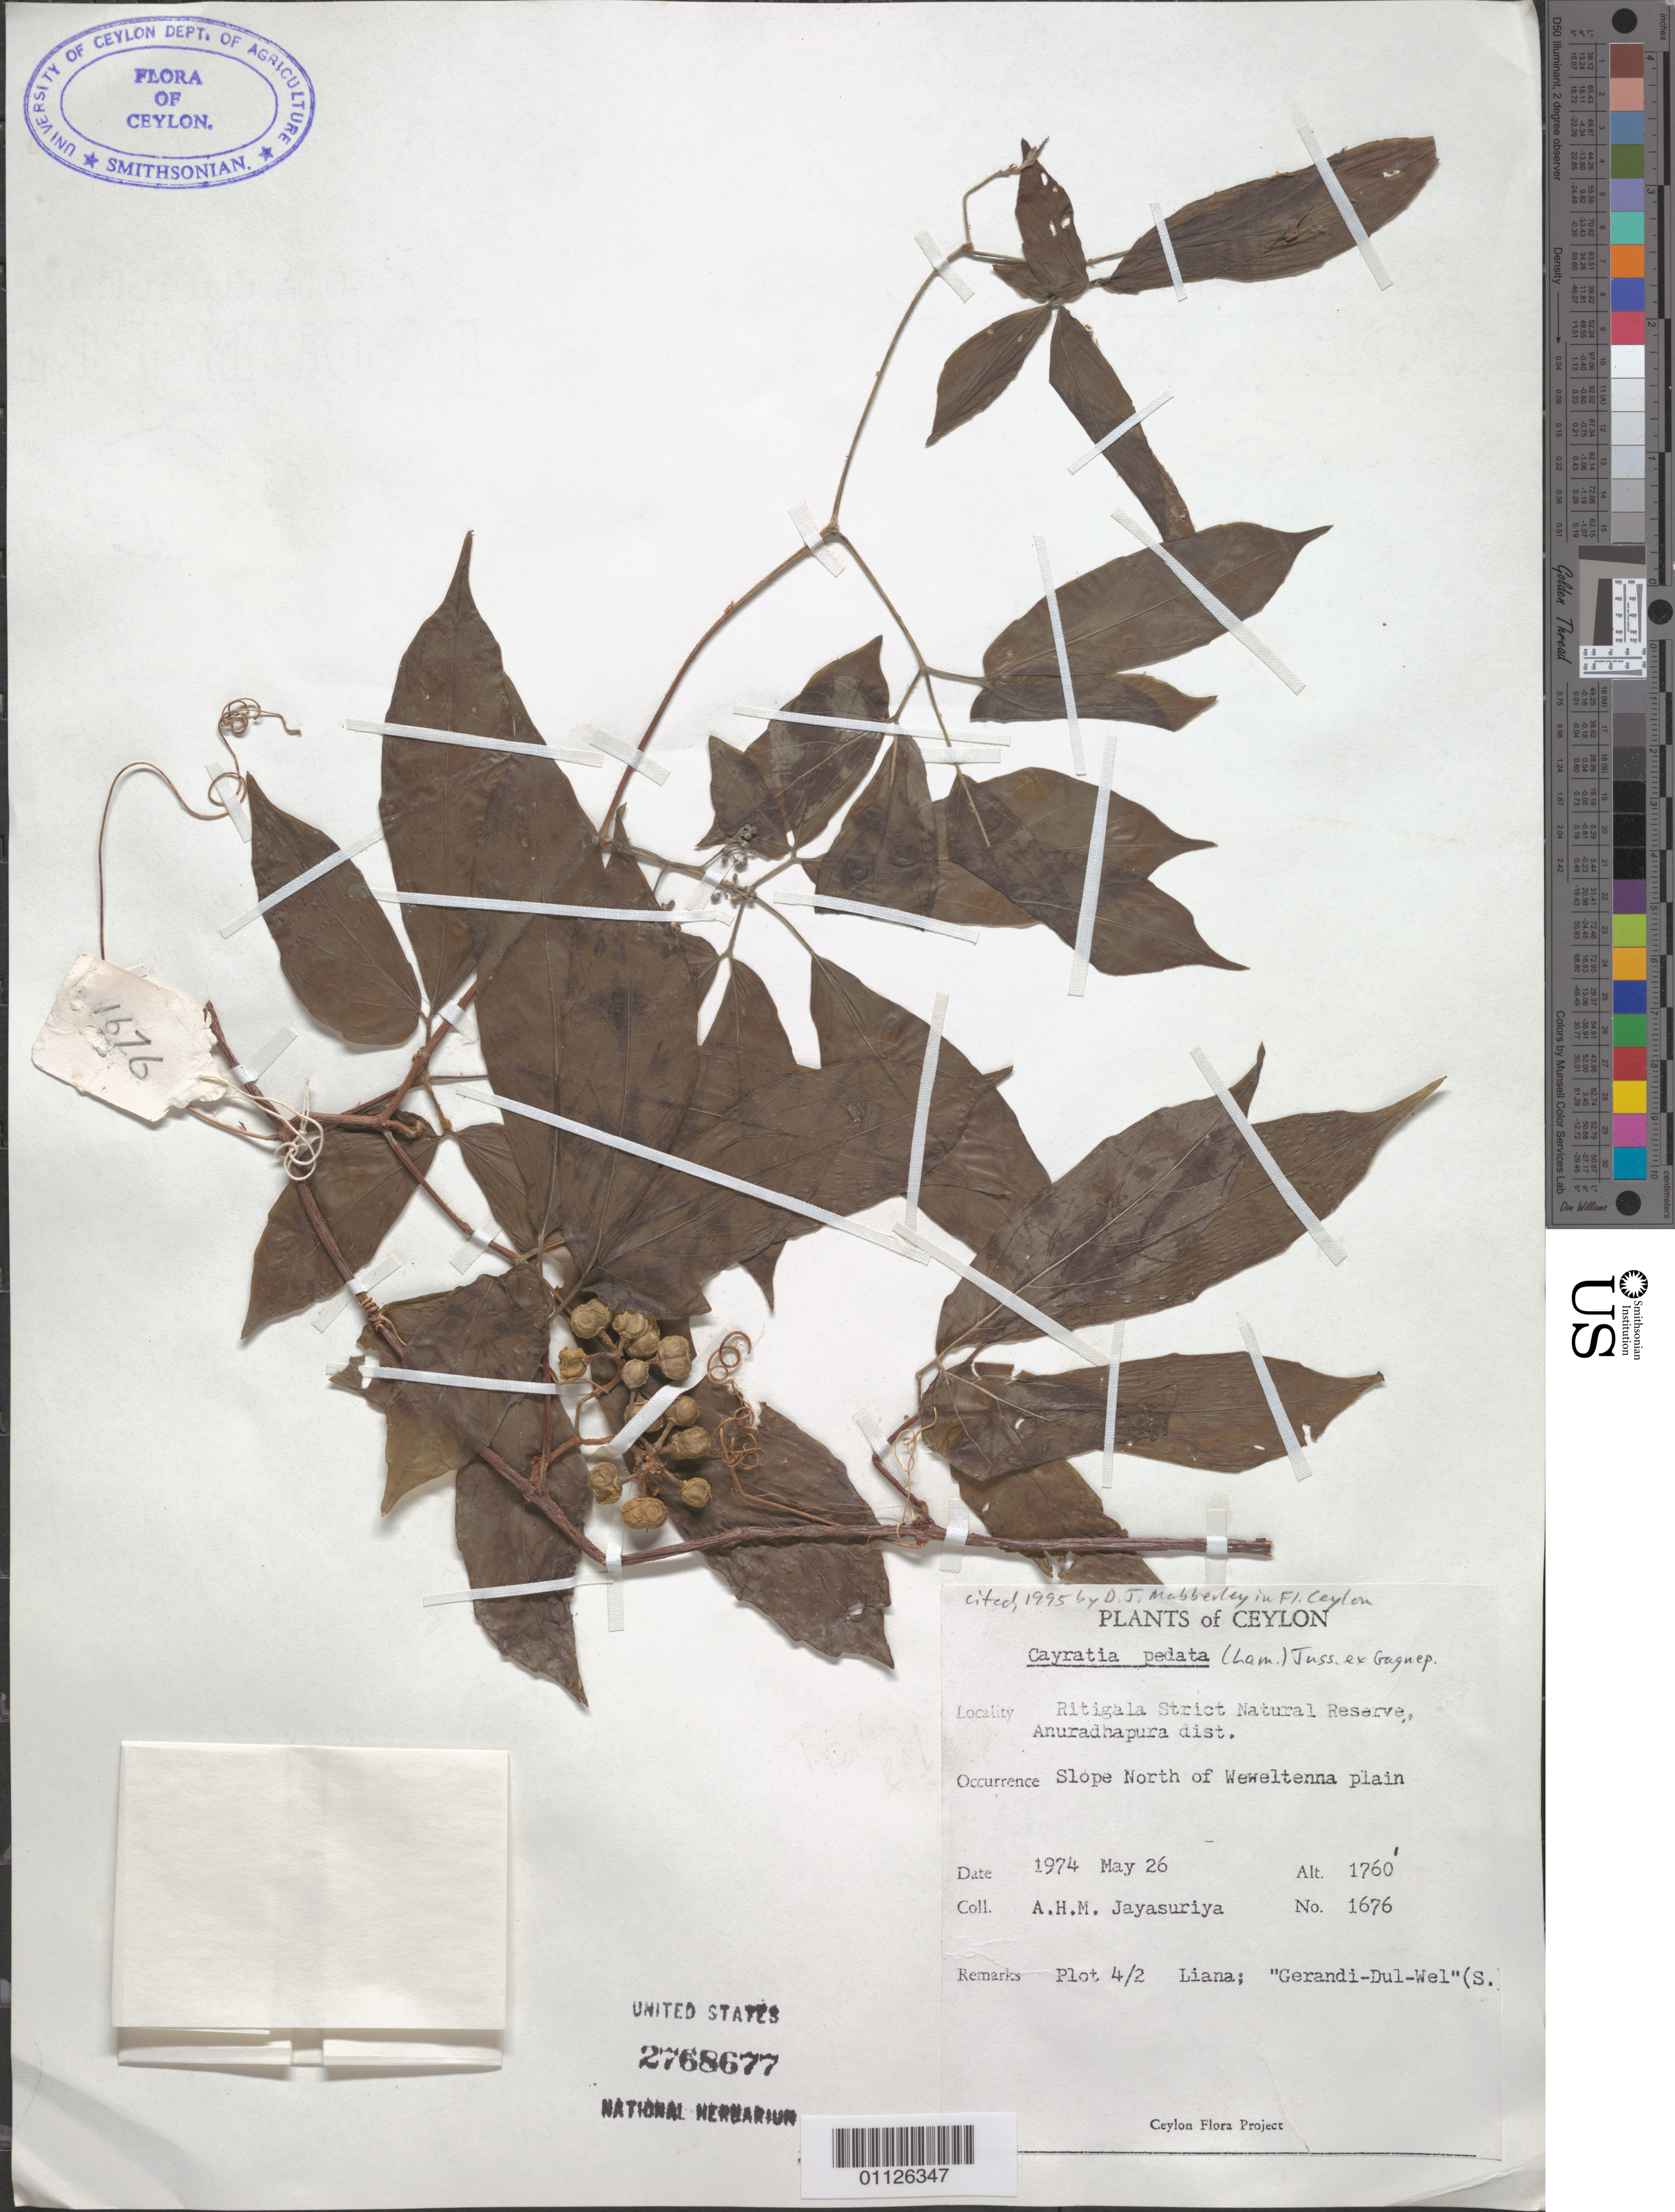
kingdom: Plantae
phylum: Tracheophyta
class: Magnoliopsida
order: Vitales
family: Vitaceae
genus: Cayratia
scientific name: Cayratia pedata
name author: (Lour.) Gagnep.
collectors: A. H. Jayasuriya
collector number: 1676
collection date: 1974-05-26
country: Sri Lanka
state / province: Central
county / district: Anuradhapura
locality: Ritigala Strict Natural Reserve.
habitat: Liana.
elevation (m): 536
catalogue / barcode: US 2768677